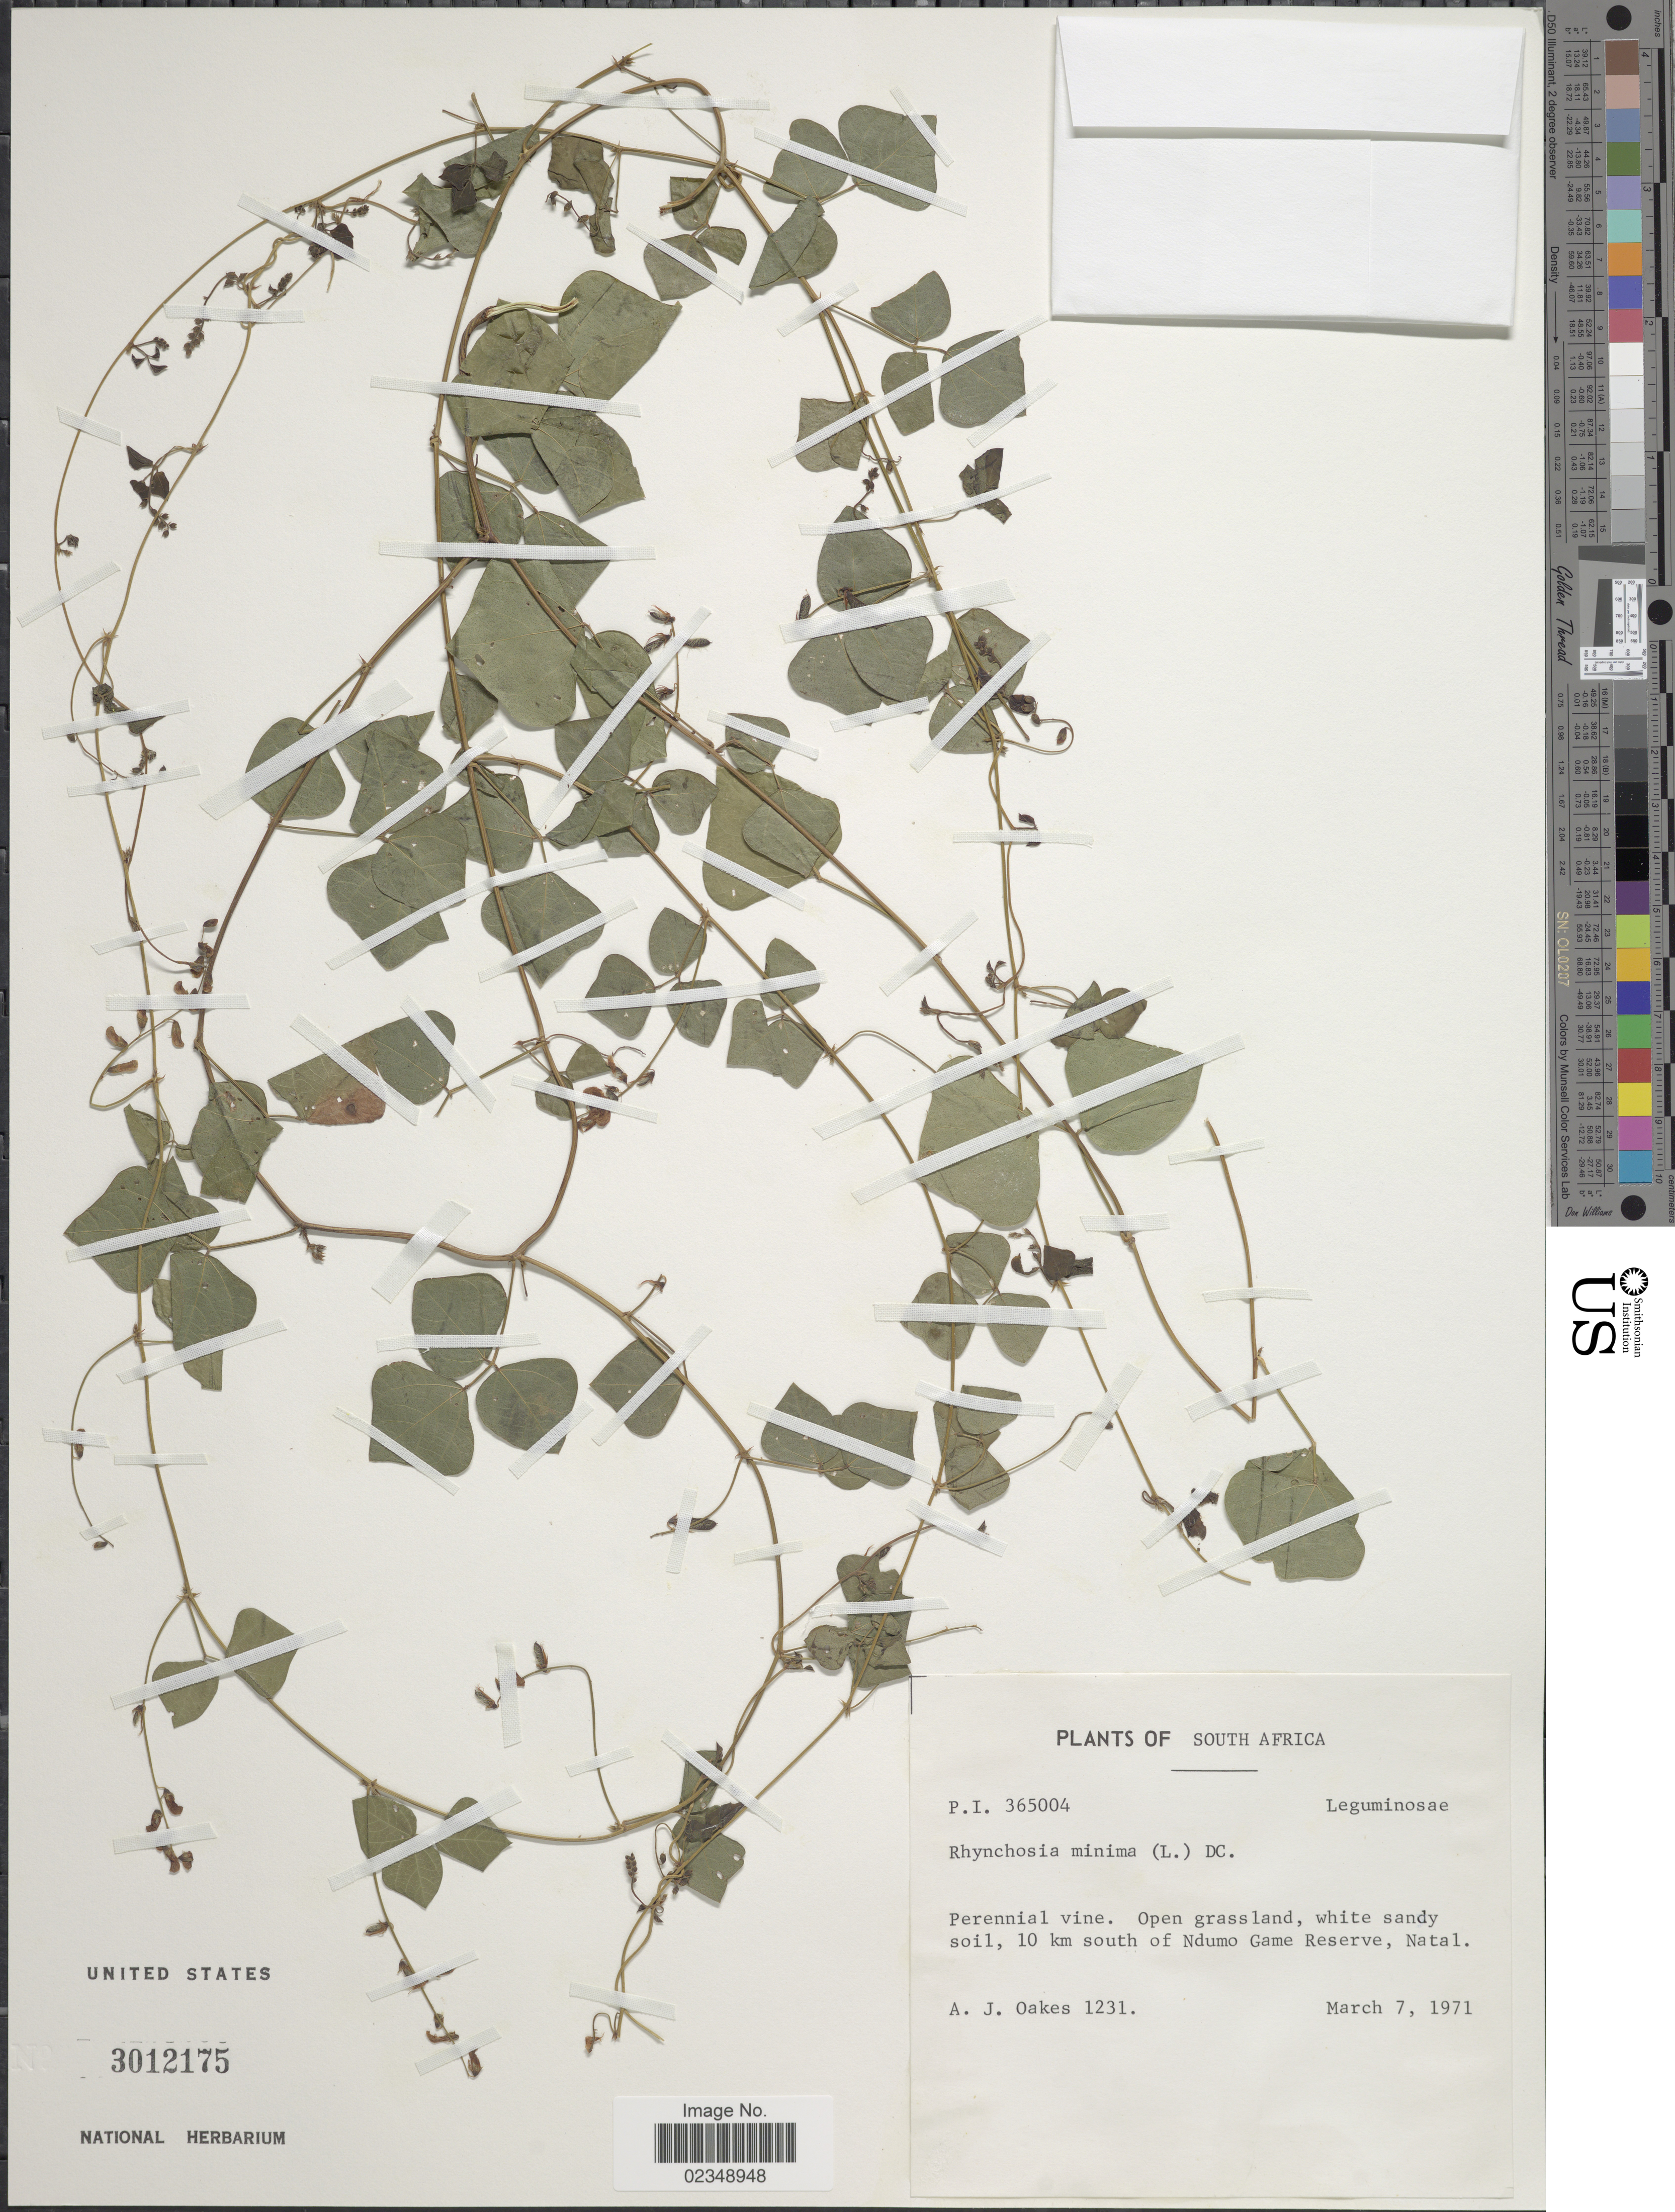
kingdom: Plantae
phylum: Tracheophyta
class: Magnoliopsida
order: Fabales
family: Fabaceae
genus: Rhynchosia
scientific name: Rhynchosia minima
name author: (L.) DC.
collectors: A. Oakes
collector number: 1231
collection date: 1971-03-07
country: South Africa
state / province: KwaZulu-Natal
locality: Open grassland, white sandy soil, 10 km south of Ndumo Game Reerve, Natal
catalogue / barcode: US 3012175